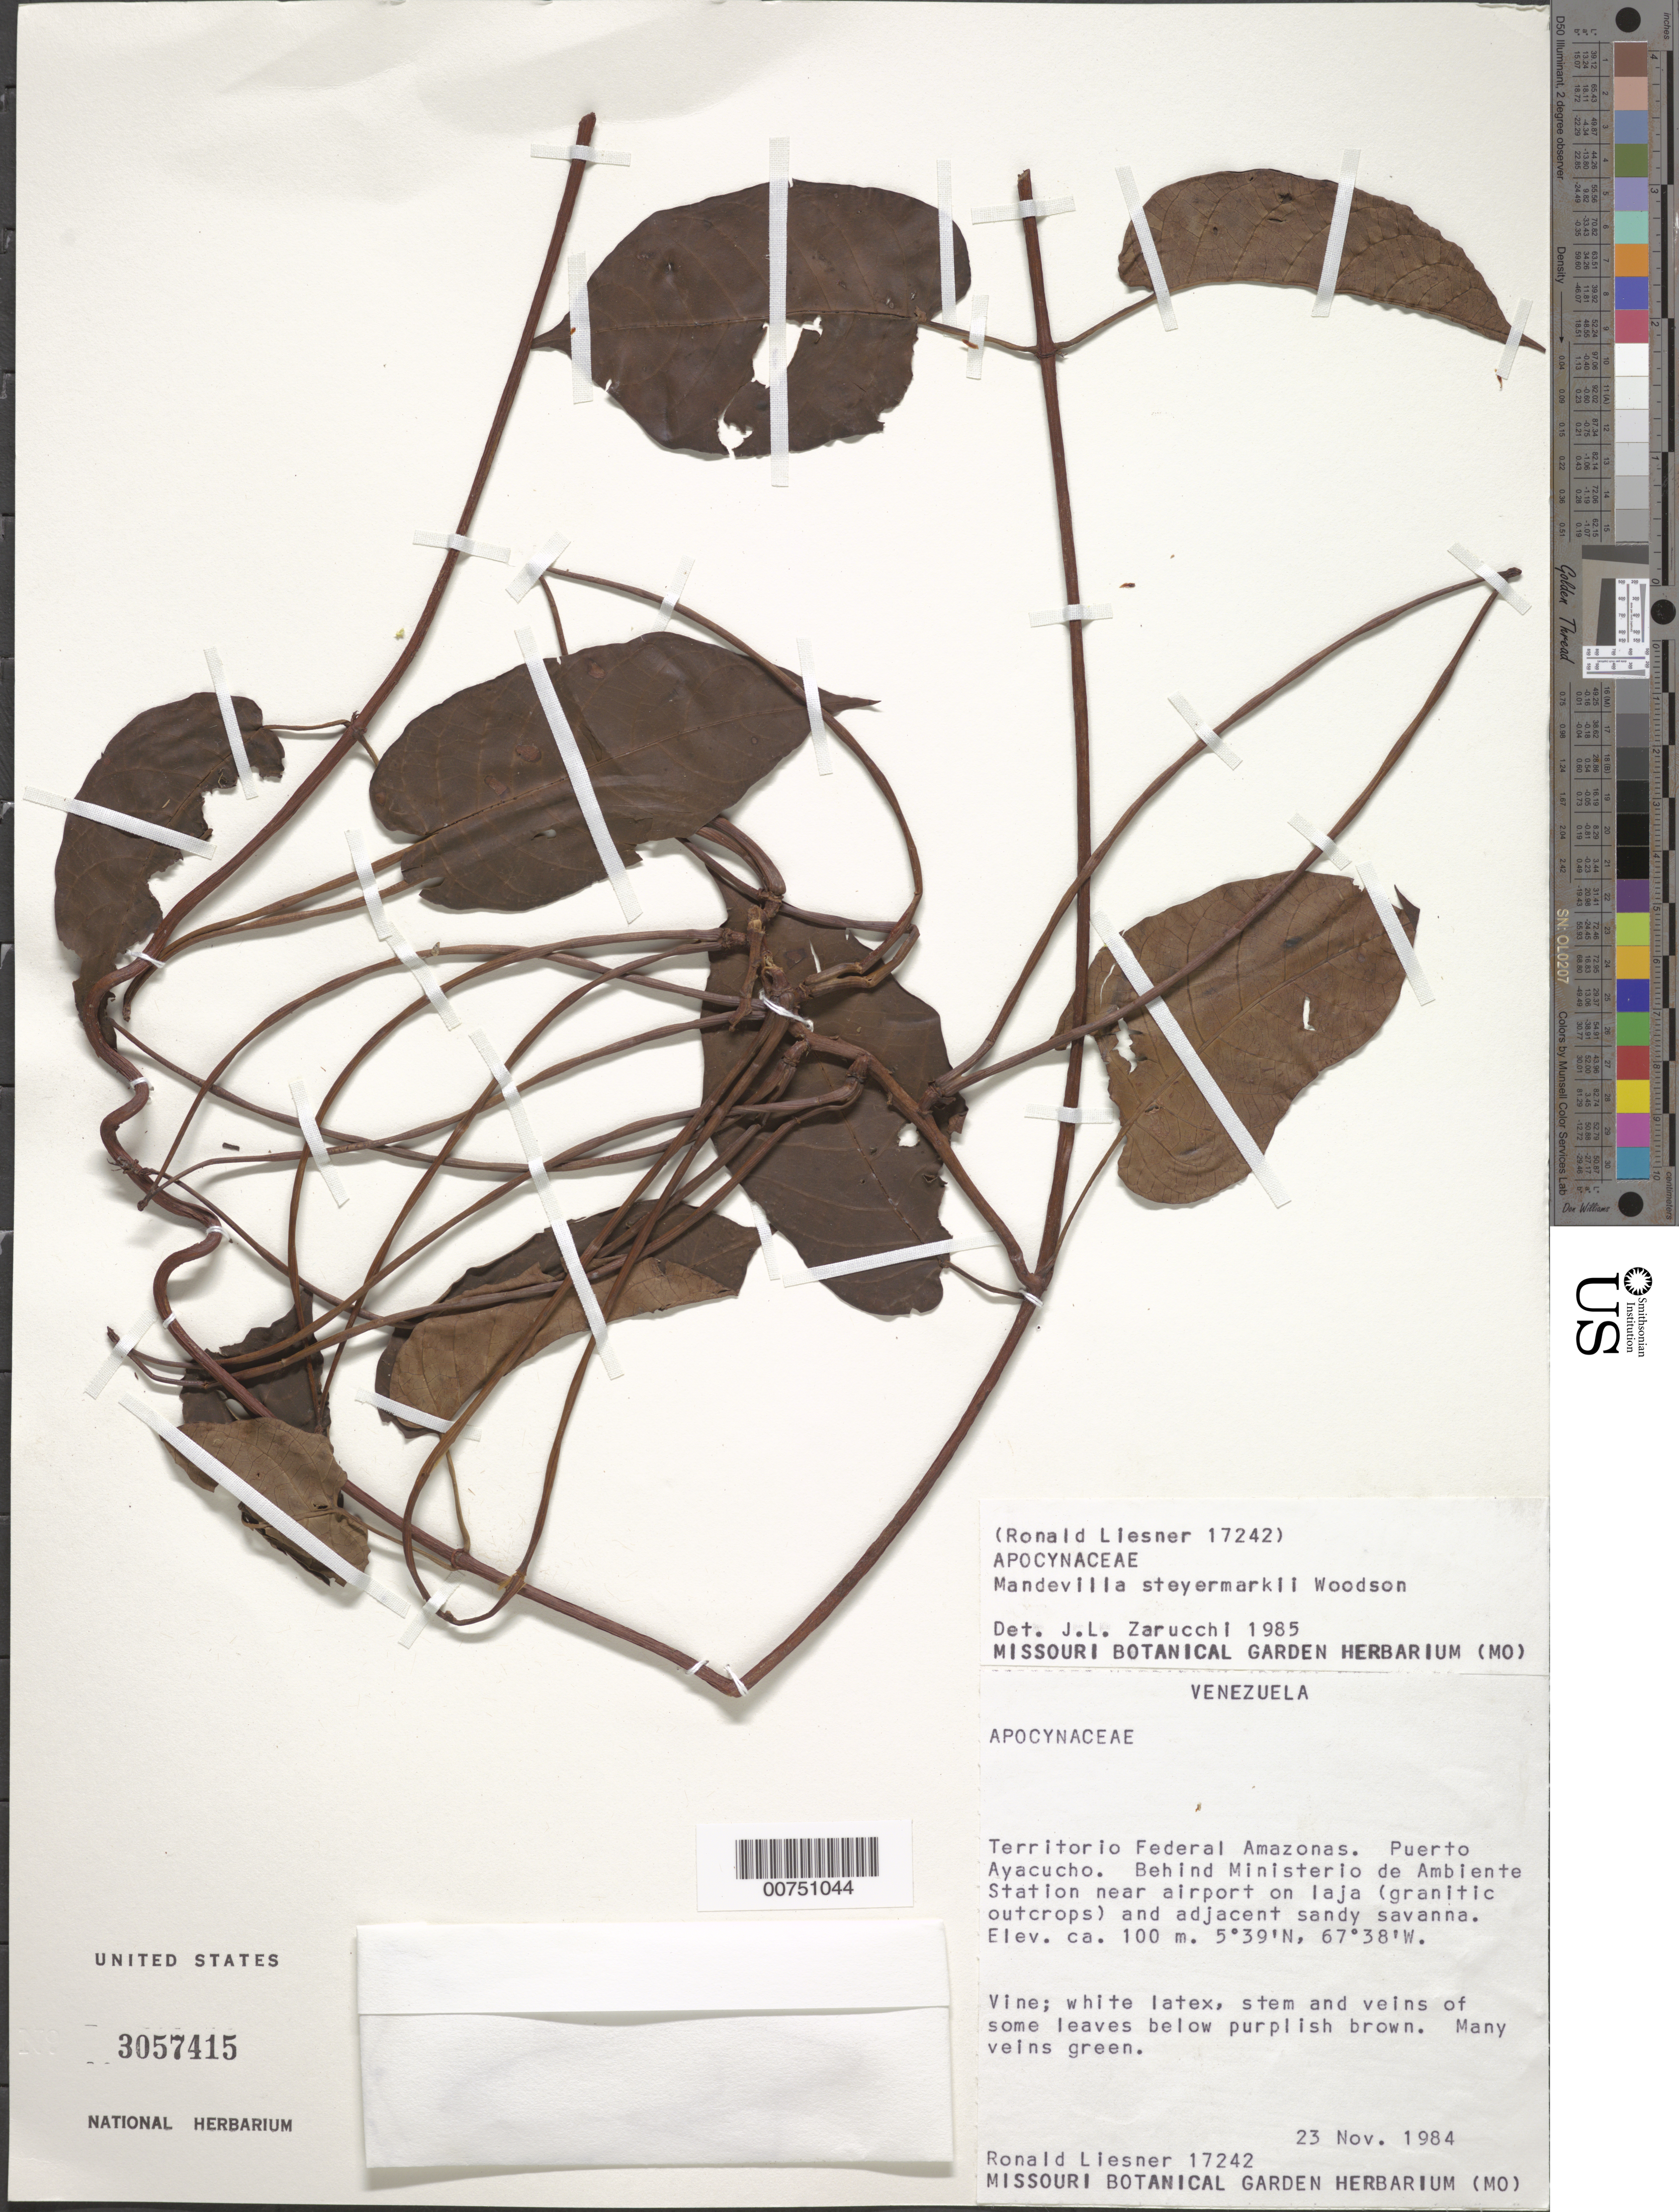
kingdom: Plantae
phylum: Tracheophyta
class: Magnoliopsida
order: Gentianales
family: Apocynaceae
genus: Mandevilla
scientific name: Mandevilla steyermarkii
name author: Woodson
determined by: Zarucchi, J. L.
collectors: R. L. Liesner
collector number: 17242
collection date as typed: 23-Nov-84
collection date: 1984-11-23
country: Venezuela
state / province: Amazonas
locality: Puerto Ayacucho, behind Ministerío de Ambiente Station near airport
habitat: Laja (granitic outcrops) and adjacent sandy savanna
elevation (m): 100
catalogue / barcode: US 3057415